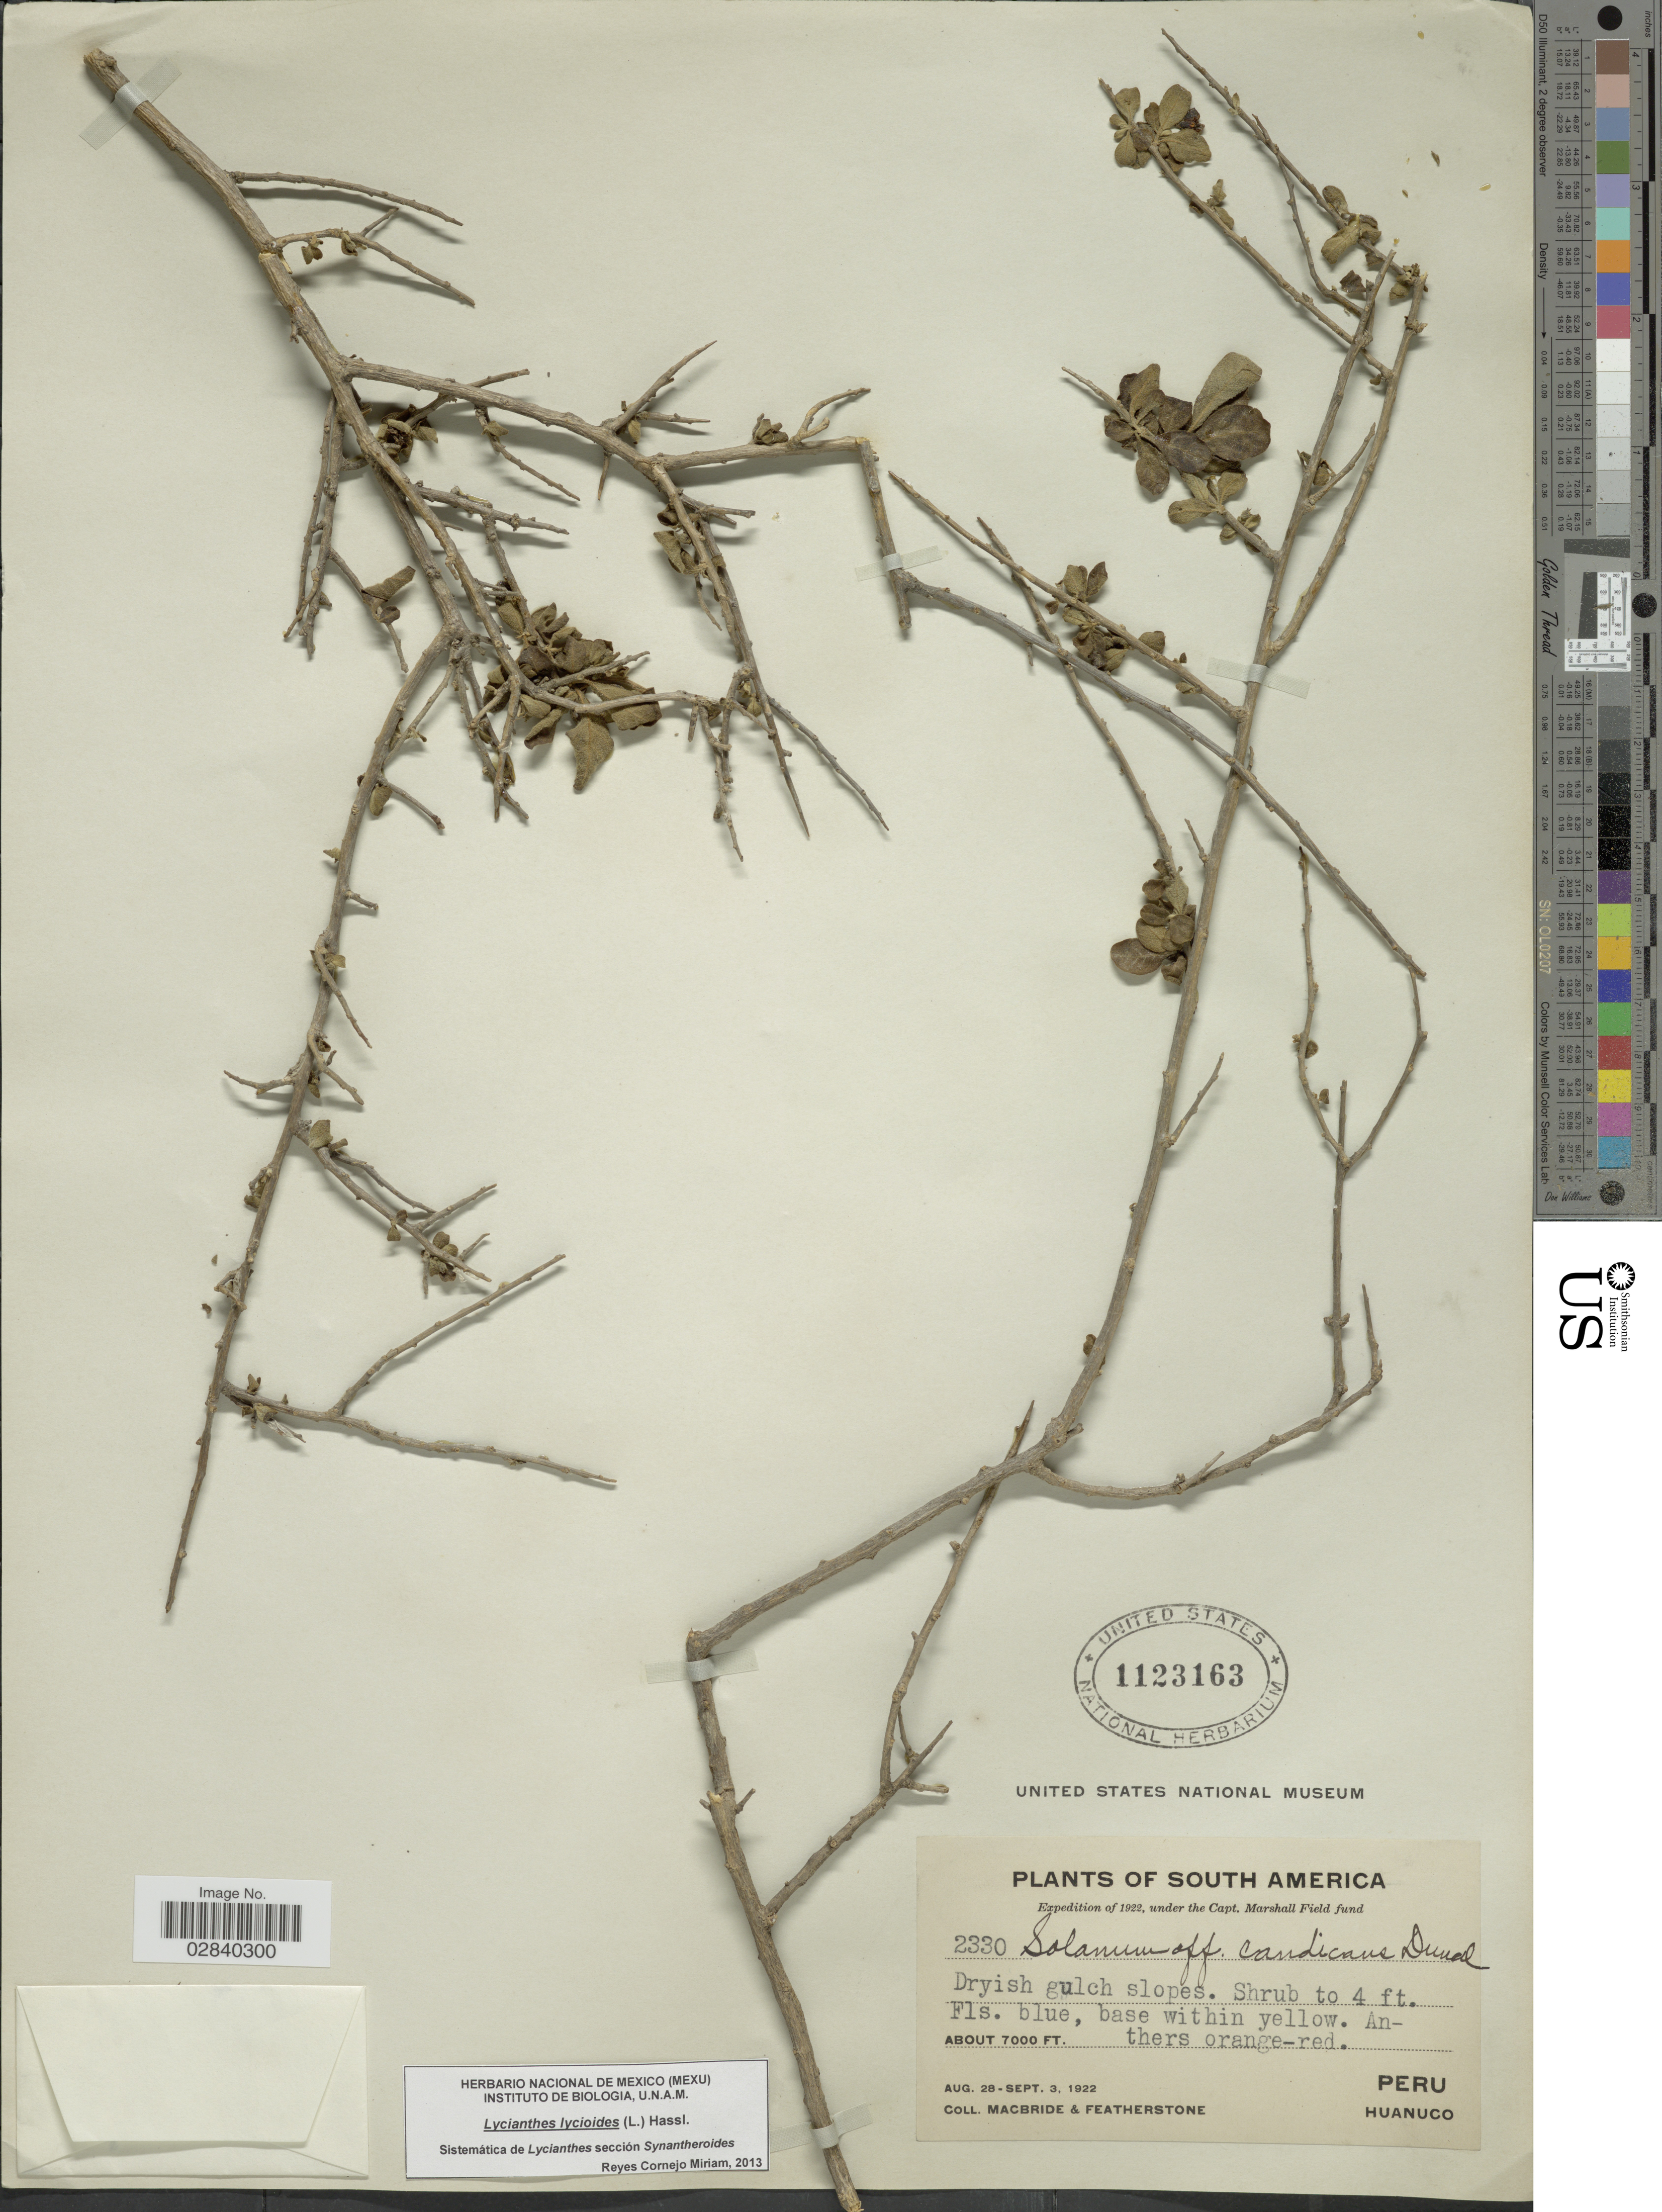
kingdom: Plantae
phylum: Tracheophyta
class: Magnoliopsida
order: Solanales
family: Solanaceae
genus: Lycianthes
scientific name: Lycianthes lycioides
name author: (L.) Hassl.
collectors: Macbride, -- & -. Featherstone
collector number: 2330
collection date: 1922-08-28/1922-09-03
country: Peru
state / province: Huánuco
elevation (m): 2134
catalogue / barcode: US 1123163